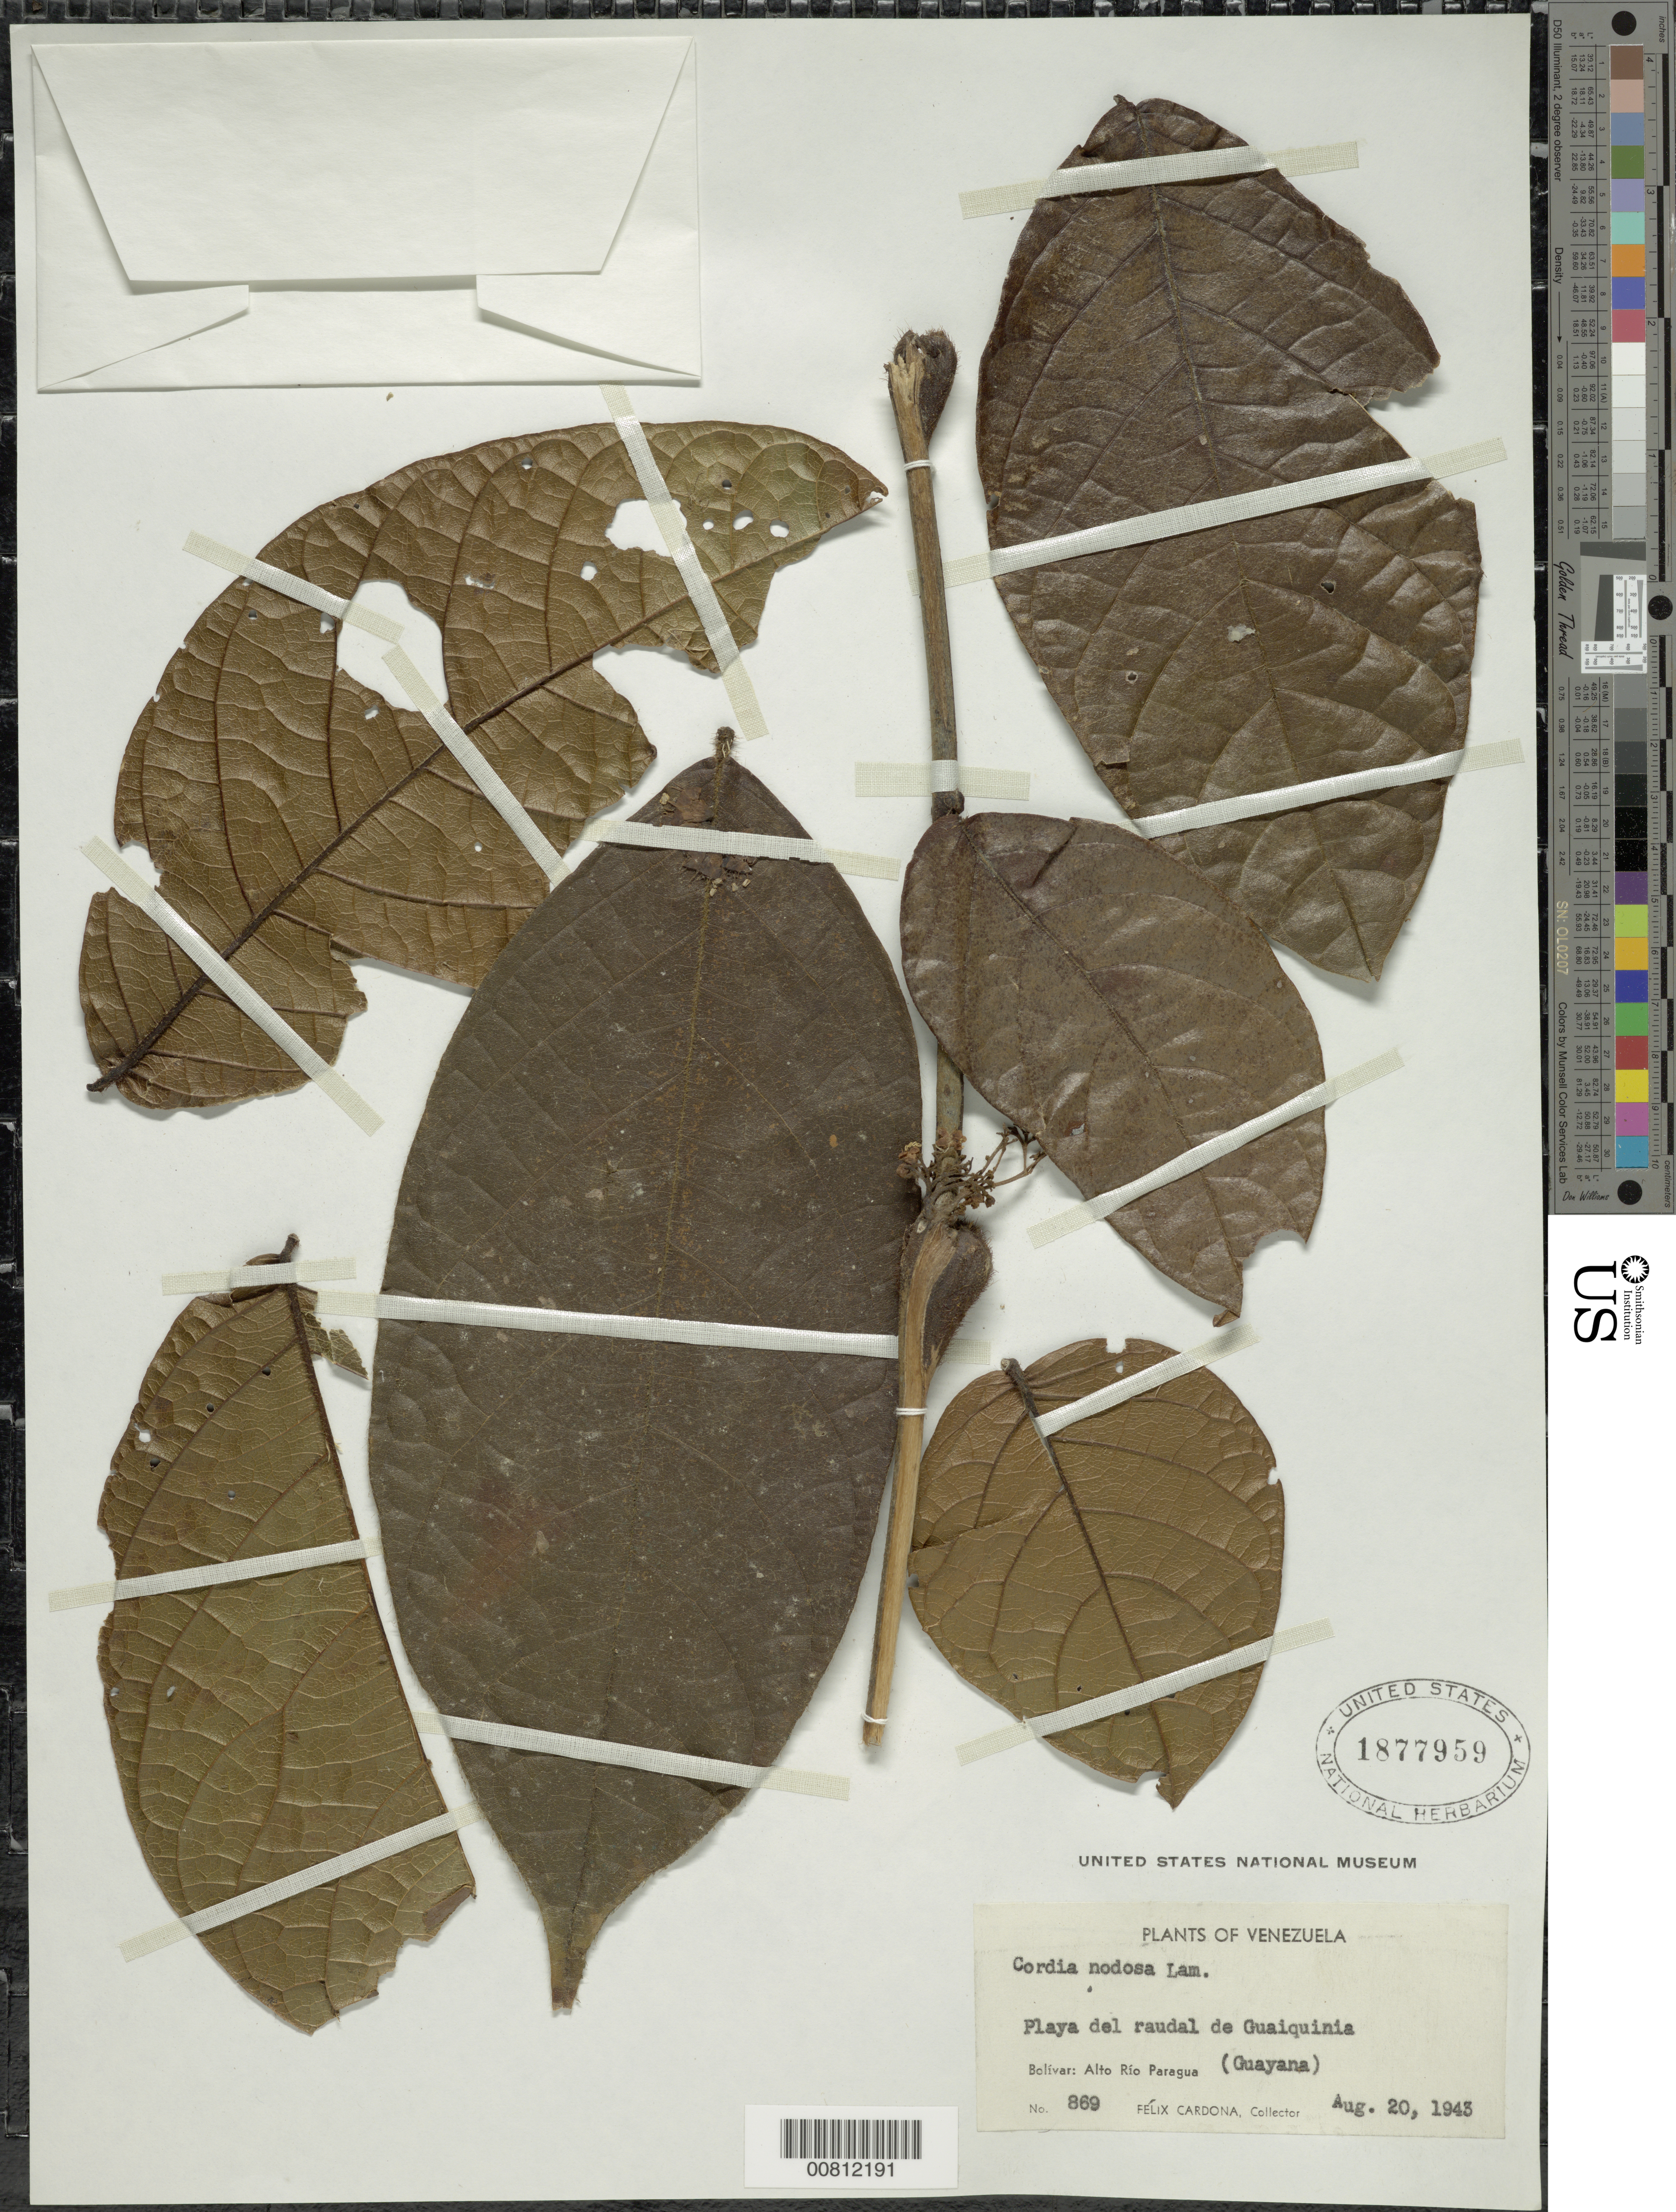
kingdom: Plantae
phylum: Tracheophyta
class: Magnoliopsida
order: Boraginales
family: Cordiaceae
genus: Cordia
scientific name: Cordia nodosa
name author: Lam.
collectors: F. Cardona Puig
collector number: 869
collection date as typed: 20-Aug-43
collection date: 1943-08-20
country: Venezuela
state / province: Bolívar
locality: Alto Río Paragua, Raudal de Guaiquimima (Guayana)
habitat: Playa del Raudal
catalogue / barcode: US 1877959